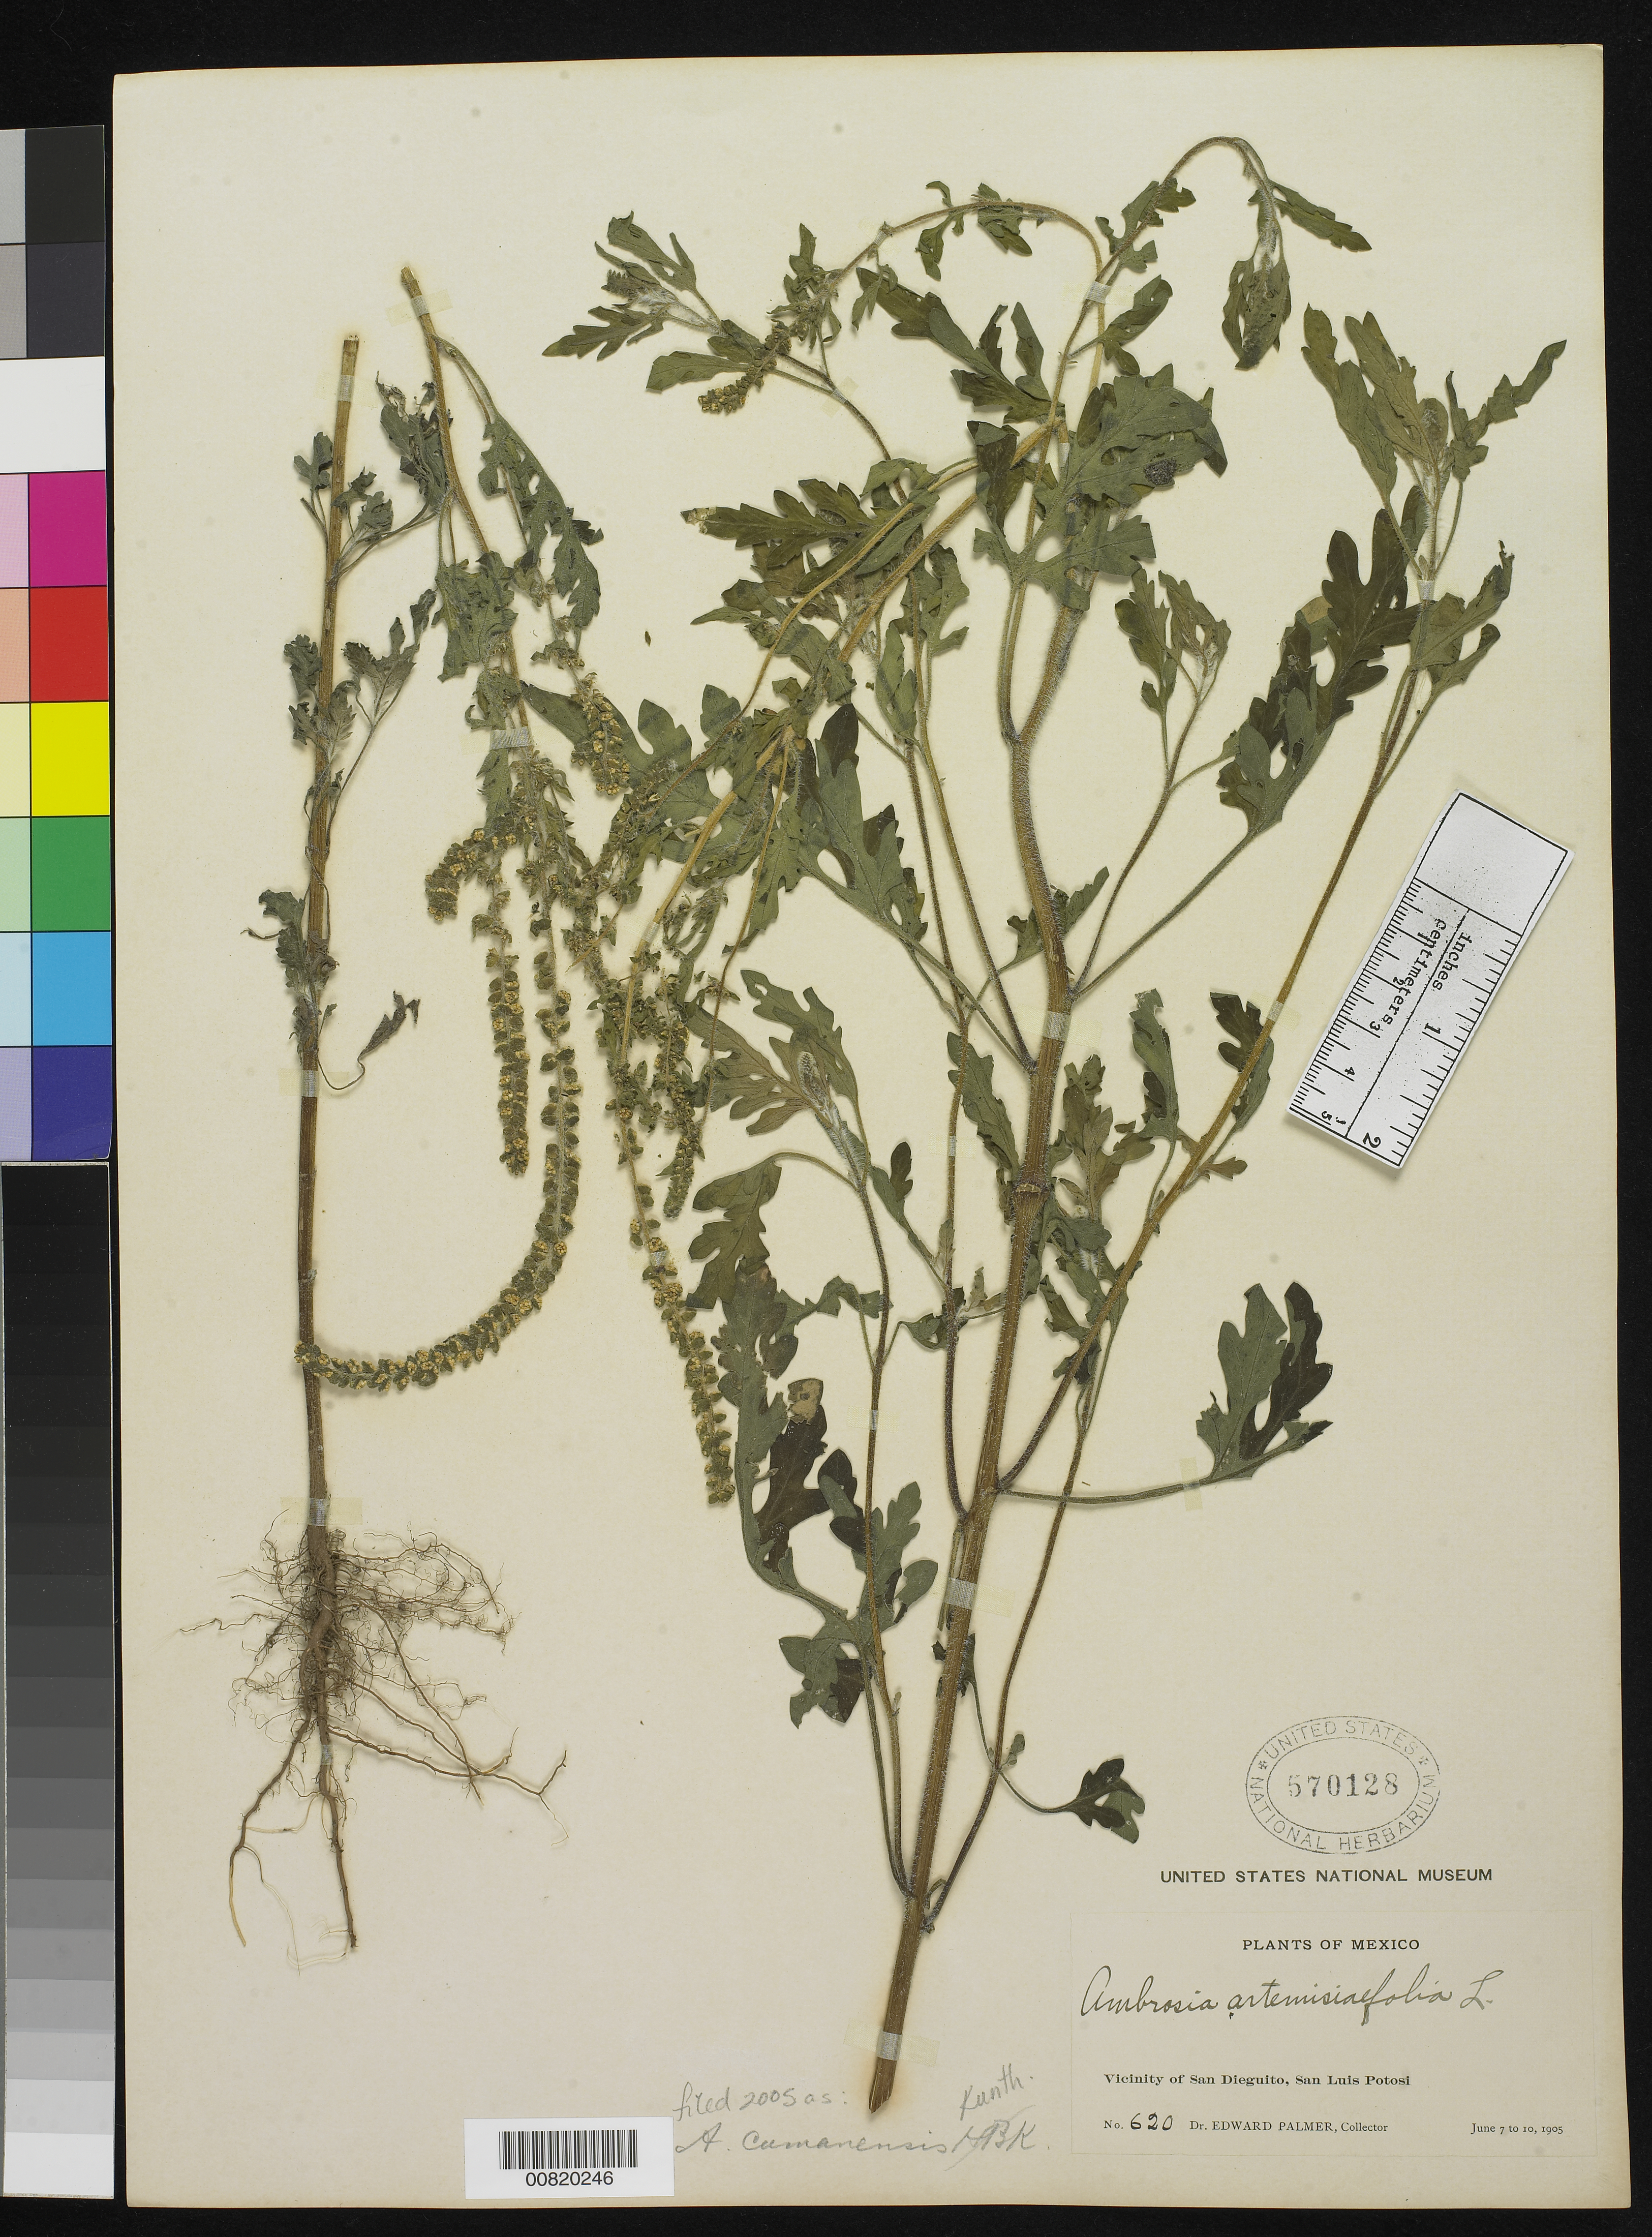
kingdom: Plantae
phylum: Tracheophyta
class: Magnoliopsida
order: Asterales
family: Asteraceae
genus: Ambrosia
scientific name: Ambrosia cumanensis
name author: Kunth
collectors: E. Palmer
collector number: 620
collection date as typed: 07 Jun 1905 to 10 Jun 1905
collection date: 1905-06-07/1905-06-10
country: Mexico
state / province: San Luis Potosí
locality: San Dieguito, San Luis Potosí.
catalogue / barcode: US 570128